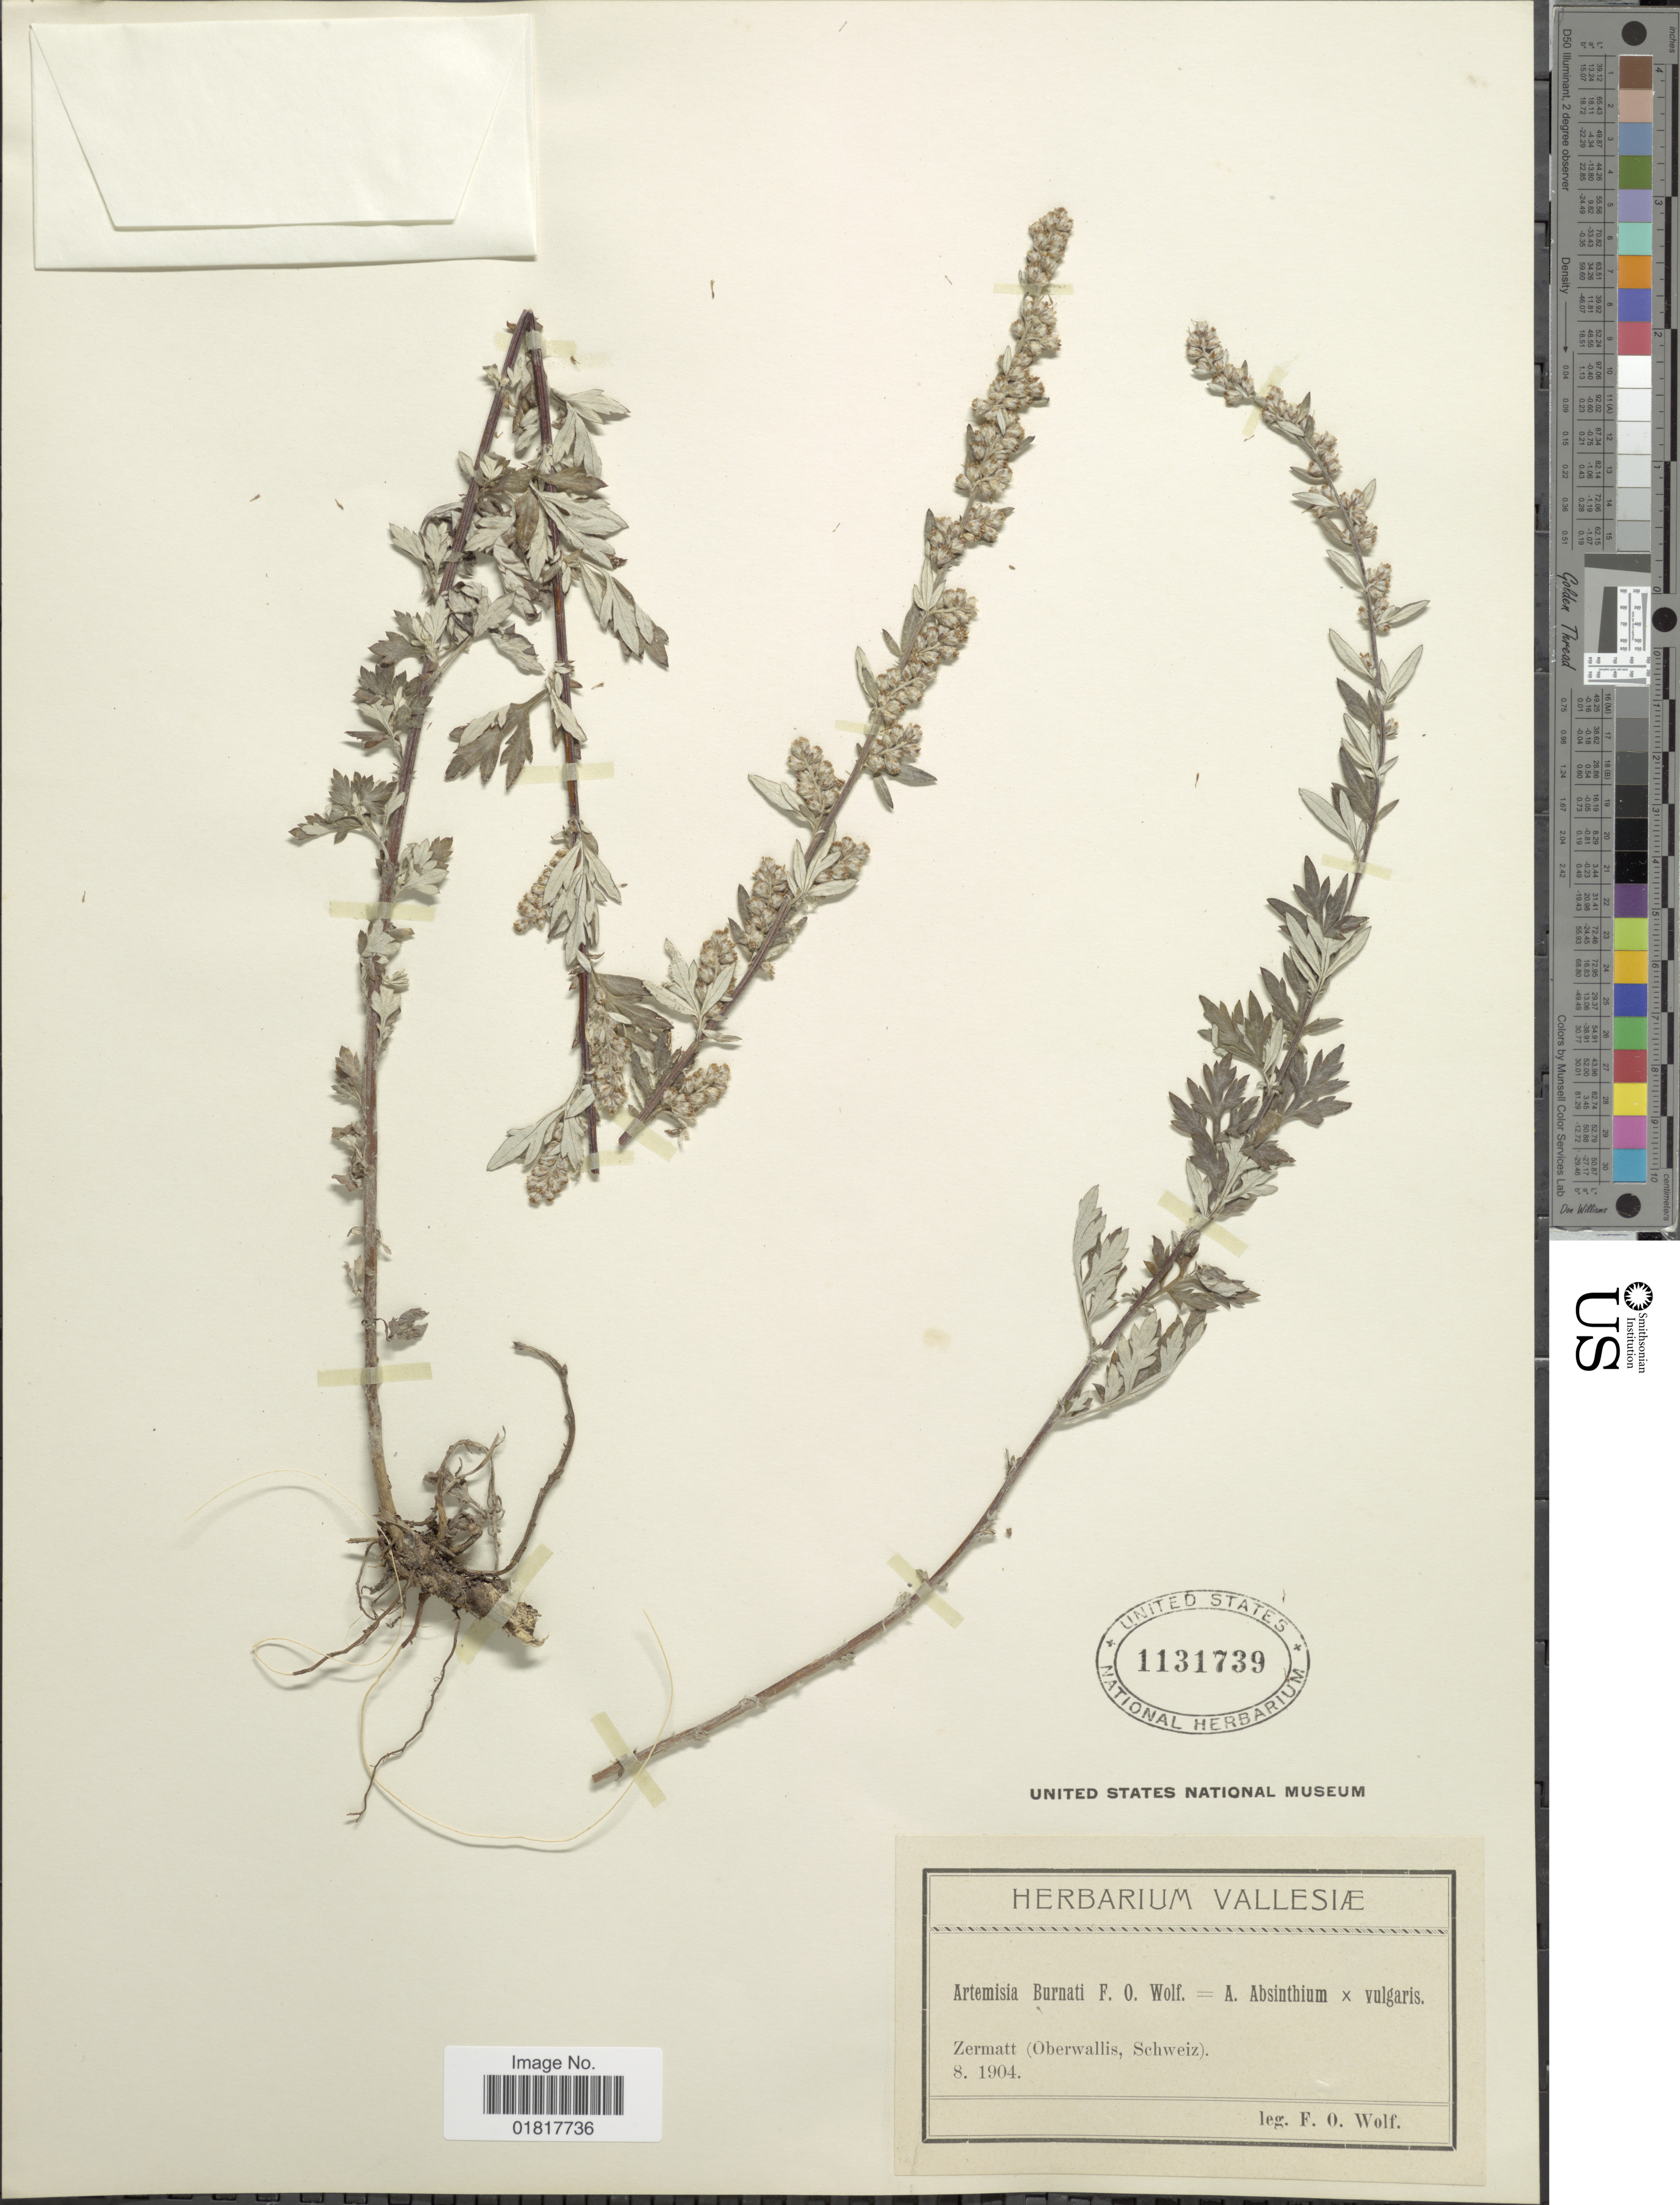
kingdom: Plantae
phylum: Tracheophyta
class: Magnoliopsida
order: Asterales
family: Asteraceae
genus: Artemisia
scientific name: Artemisia burnati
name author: F.O. Wolf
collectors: F. Wolf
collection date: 1904-08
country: Switzerland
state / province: Schwyz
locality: Zermatt (Oberwallis, Schweiz)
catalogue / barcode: US 1131739